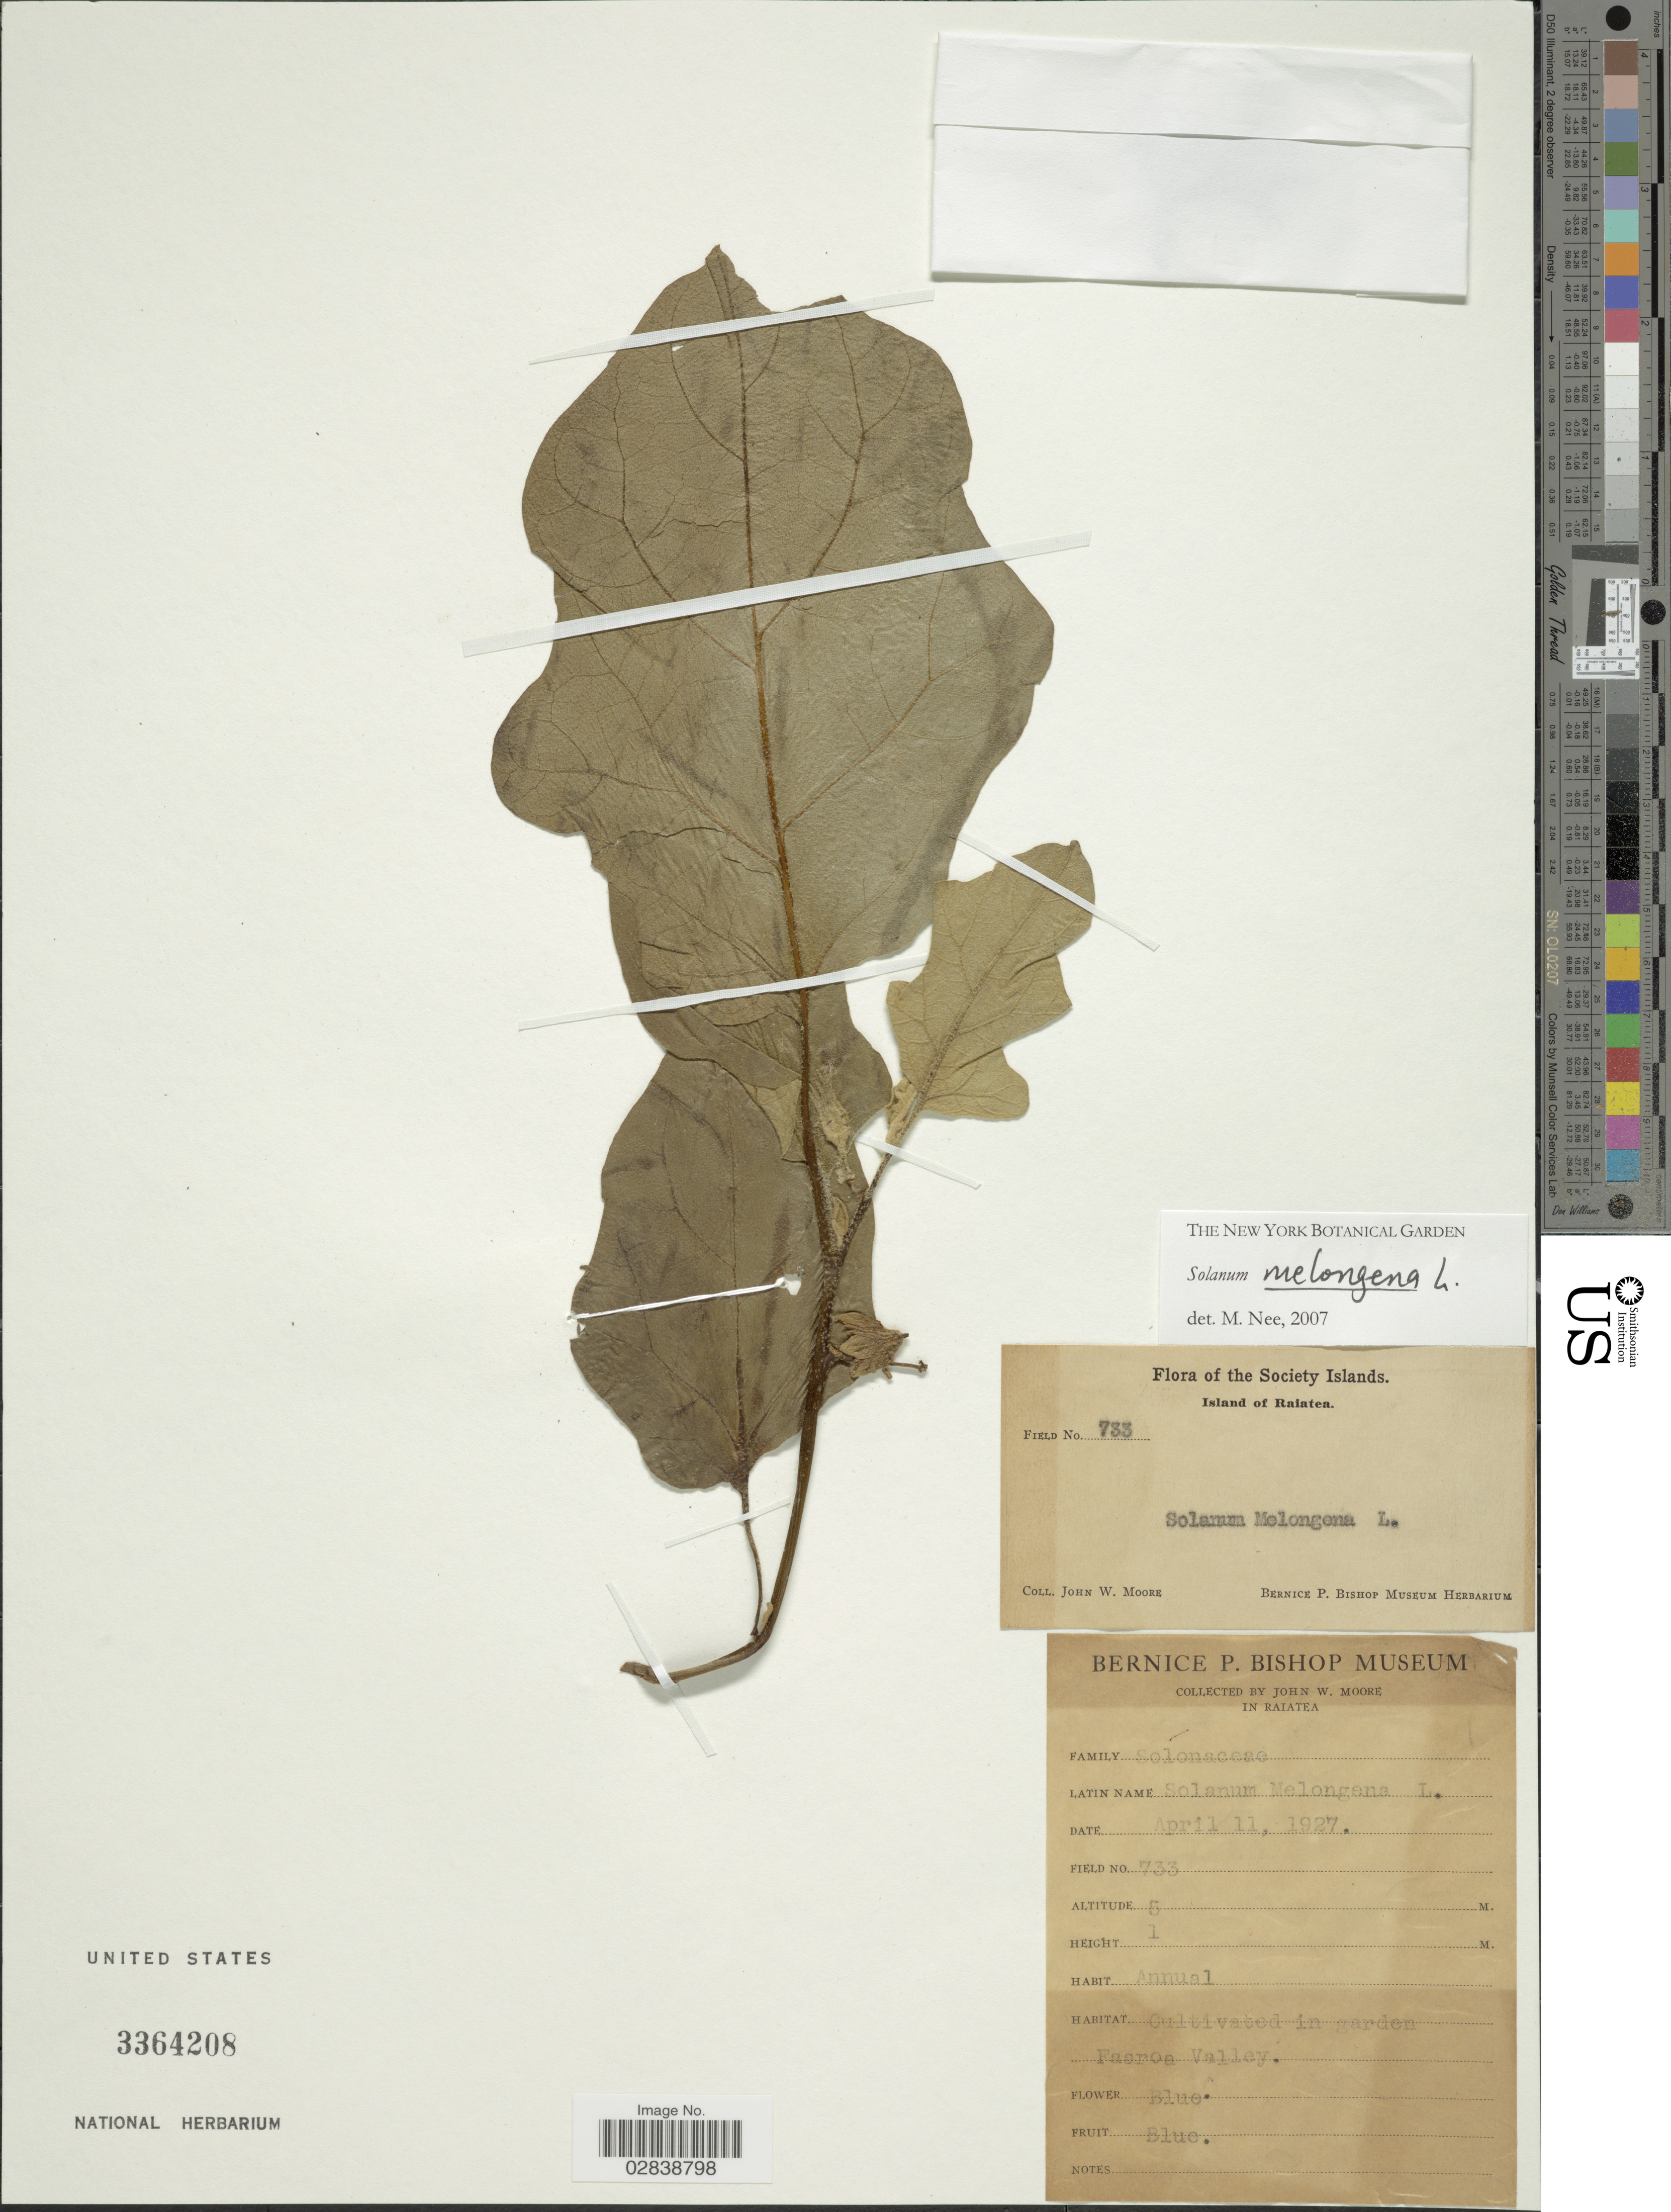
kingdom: Plantae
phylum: Tracheophyta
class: Magnoliopsida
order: Solanales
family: Solanaceae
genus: Solanum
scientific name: Solanum melongena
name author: L.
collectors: J. Moore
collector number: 733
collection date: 1927-04-11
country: French Polynesia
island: Raiatea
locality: Society Islands, Island of Raiatea. In garden Faaroa Valley.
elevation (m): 5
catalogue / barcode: US 3364208